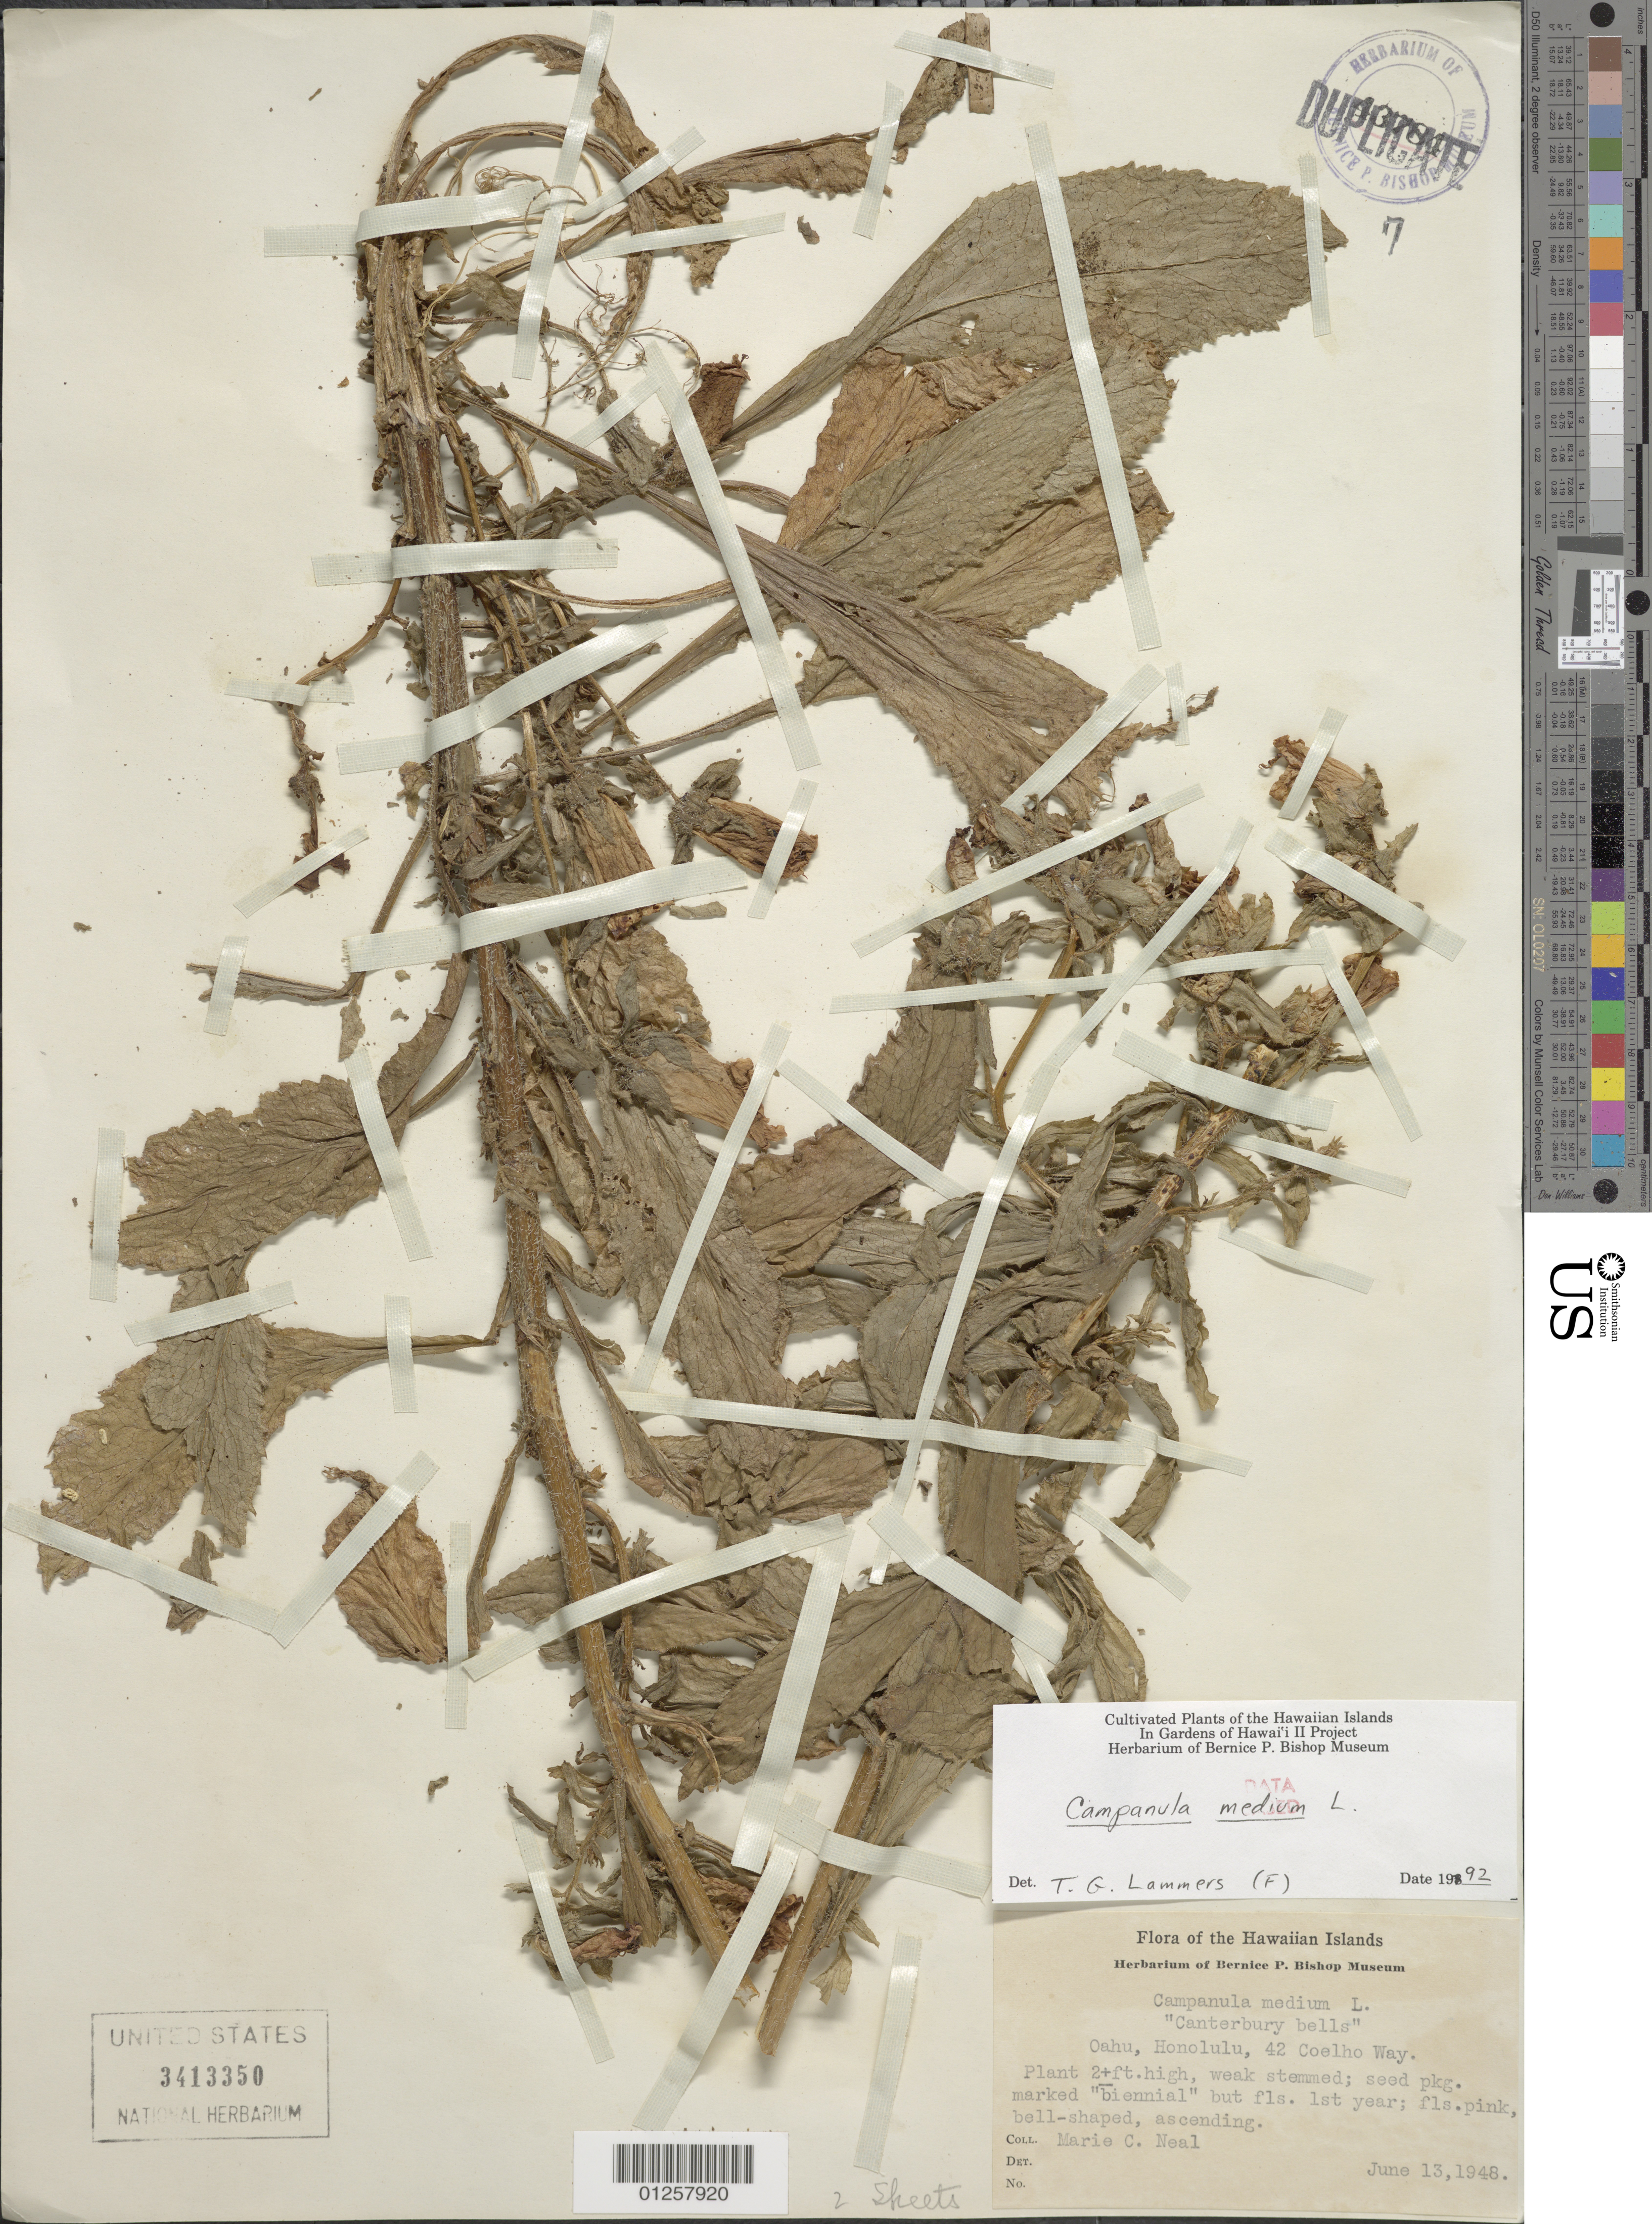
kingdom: Plantae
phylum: Tracheophyta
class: Magnoliopsida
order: Asterales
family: Campanulaceae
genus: Campanula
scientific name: Campanula medium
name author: L.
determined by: Lammers, T. G.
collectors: M. Neal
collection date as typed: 13 Jun 1948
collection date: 1948-06-13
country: United States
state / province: Hawaii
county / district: Honolulu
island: Oahu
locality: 42 Coelho Way.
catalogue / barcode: US 3413350